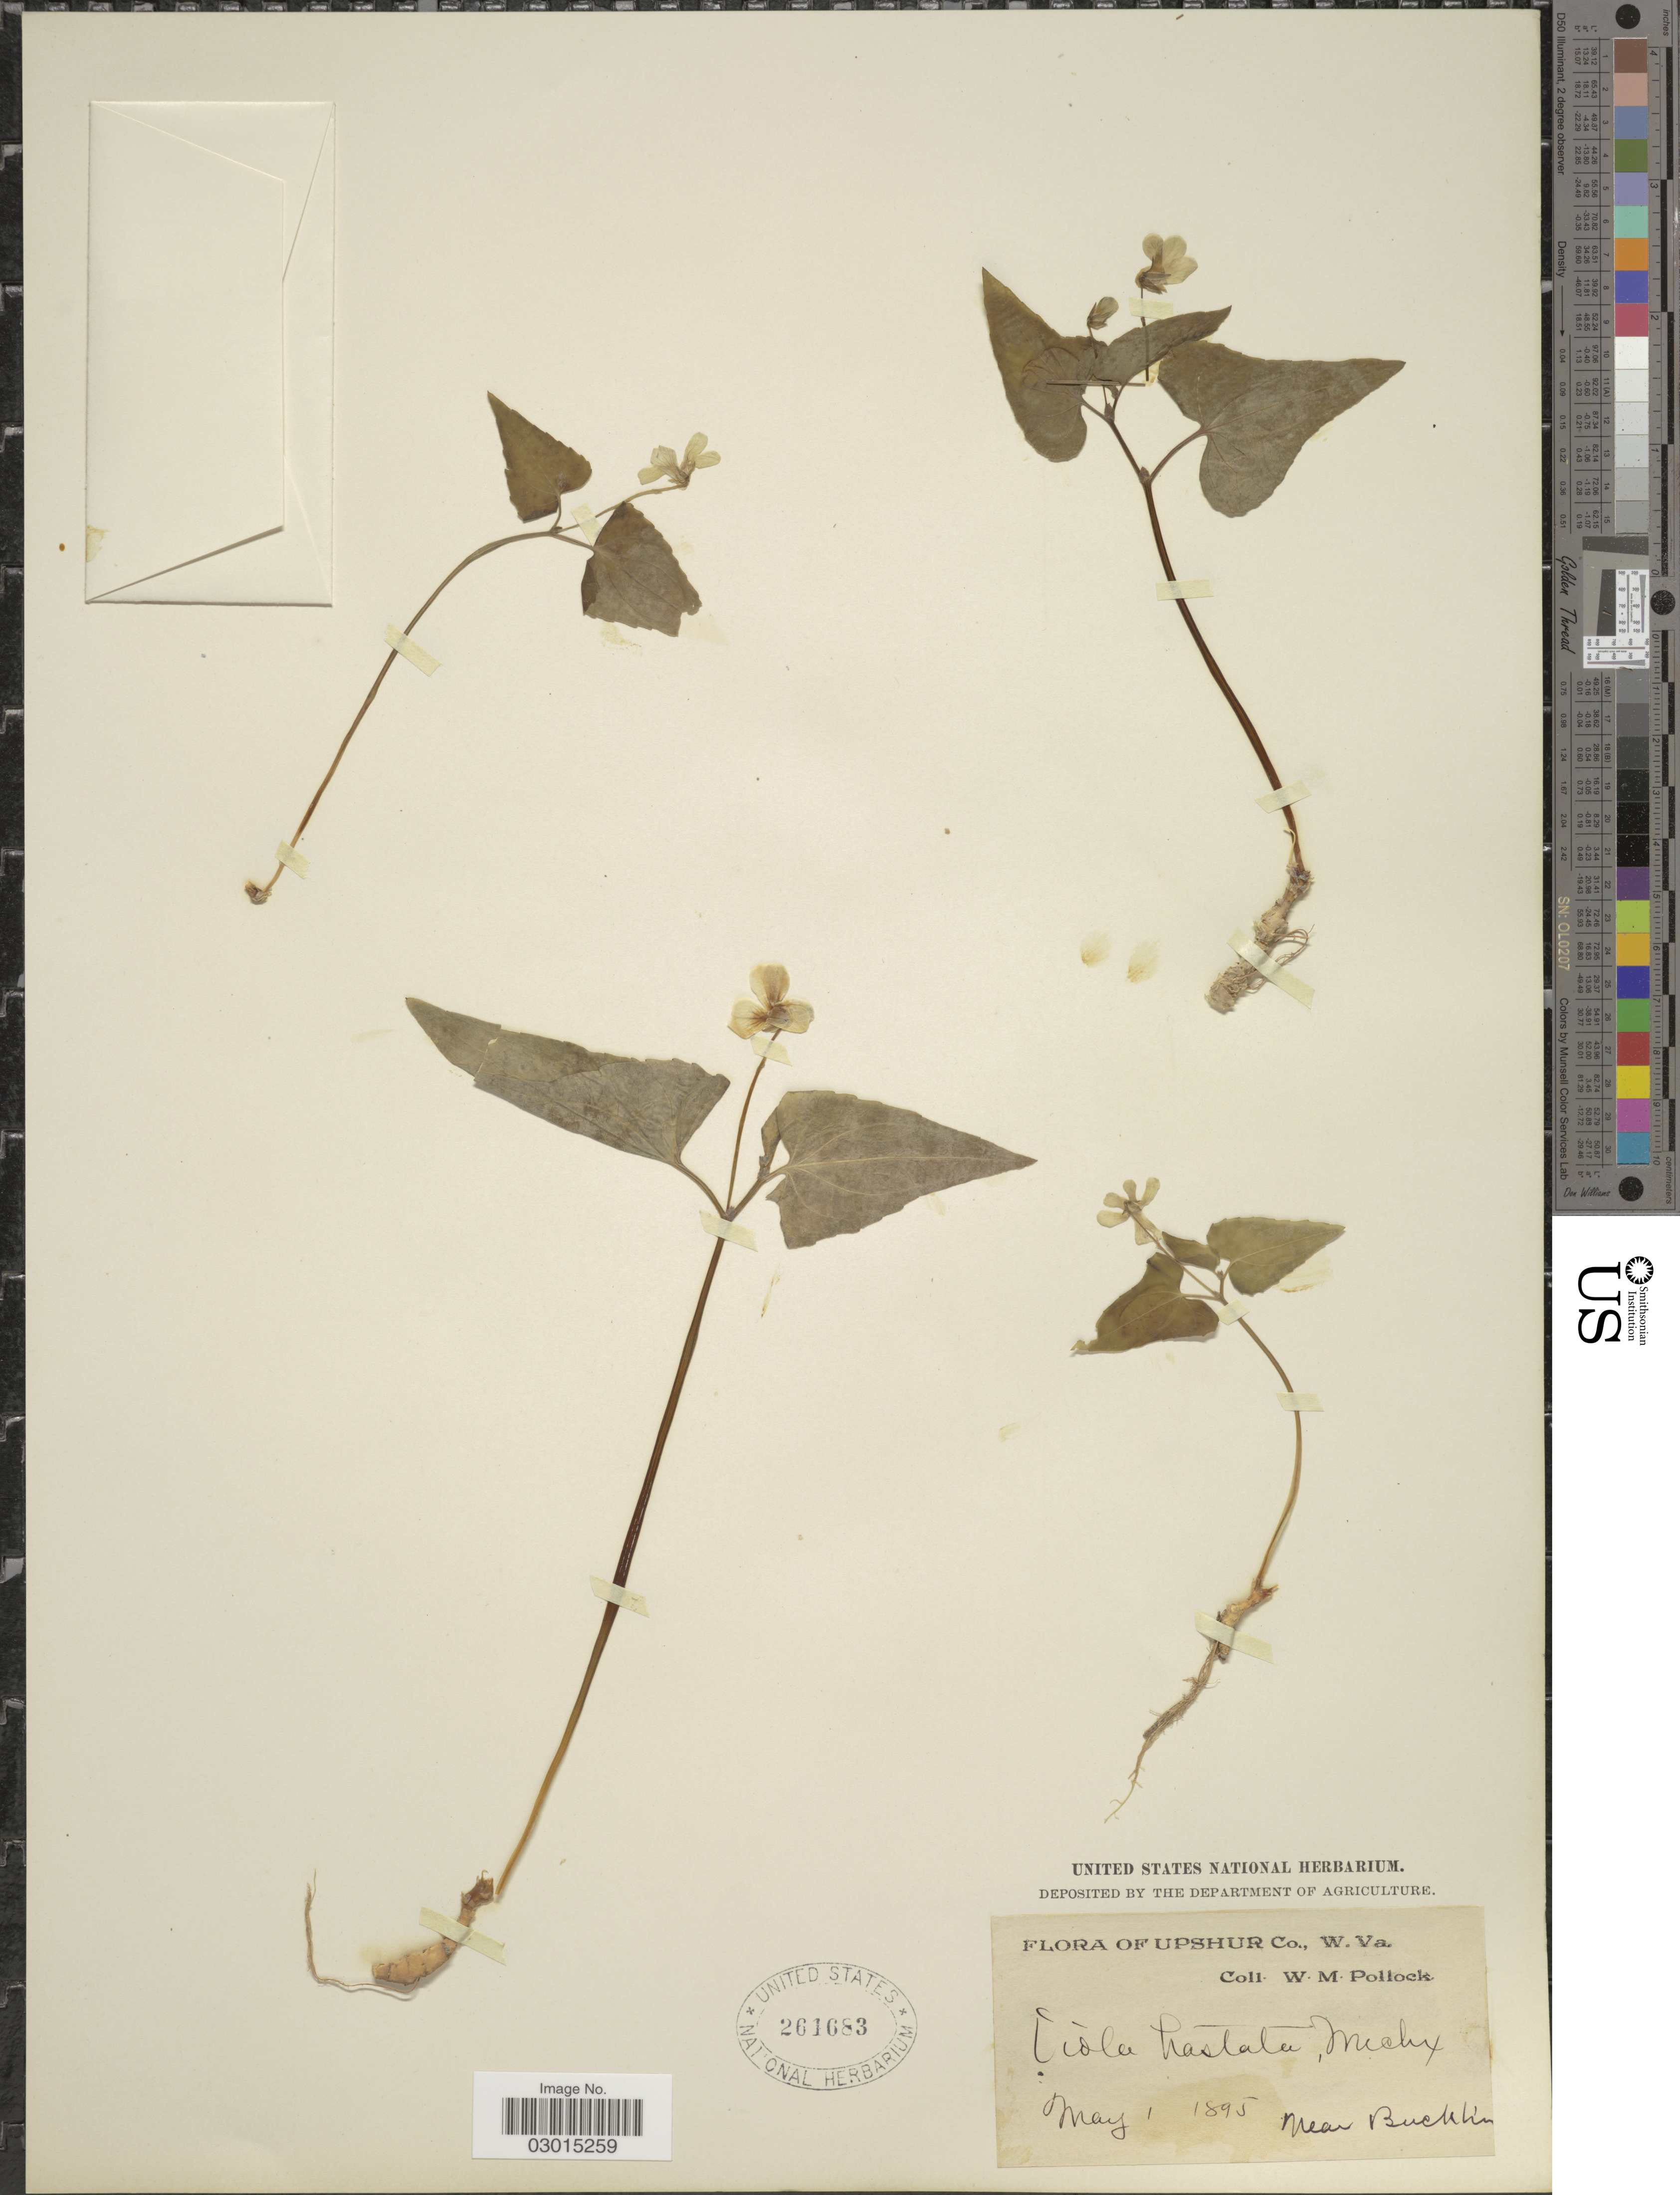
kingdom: Plantae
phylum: Tracheophyta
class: Magnoliopsida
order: Malpighiales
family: Violaceae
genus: Viola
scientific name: Viola hastata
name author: Michx.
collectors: W. M. Pollock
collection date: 1895-05-01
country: United States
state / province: West Virginia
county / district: Upshur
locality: W. Va. Near Bucklin.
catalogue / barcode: US 261683